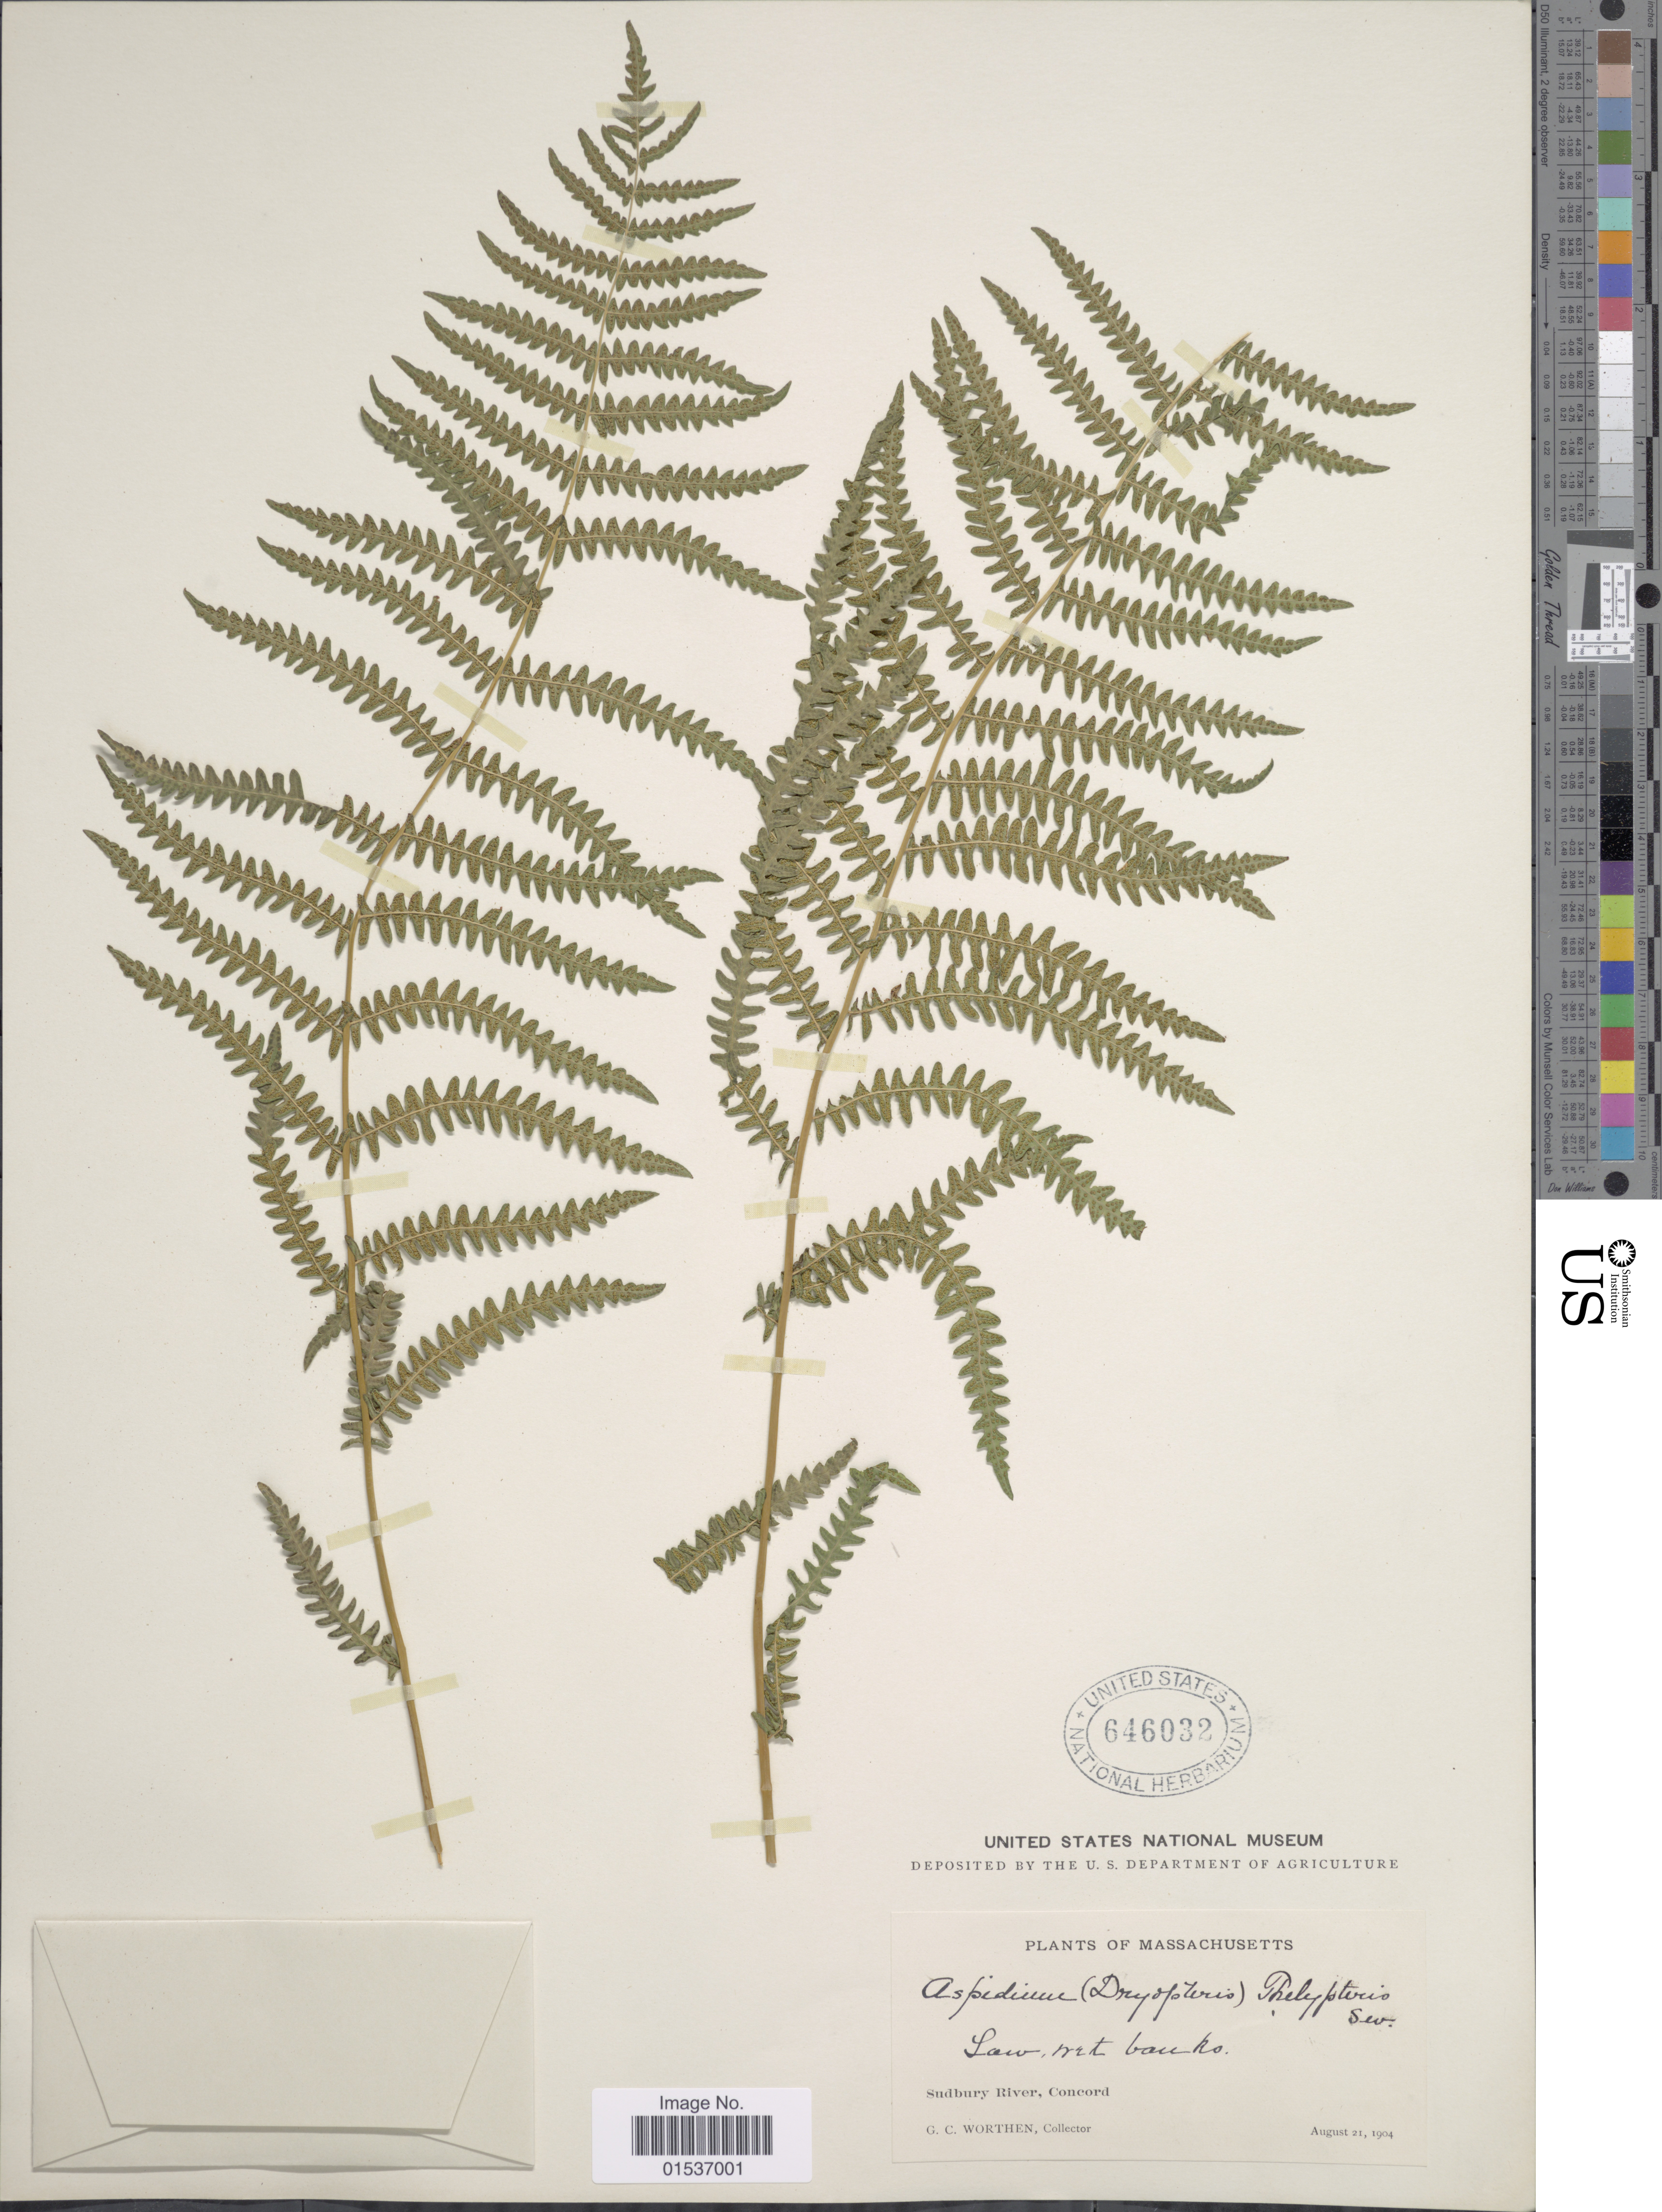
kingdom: Plantae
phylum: Tracheophyta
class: Polypodiopsida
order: Polypodiales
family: Thelypteridaceae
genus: Thelypteris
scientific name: Thelypteris palustris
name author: (Salisb.) Schott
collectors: G. Worthen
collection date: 1904-08-21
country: United States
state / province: Massachusetts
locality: Massachusetts, Sudbury River, Concord.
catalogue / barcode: US 646032